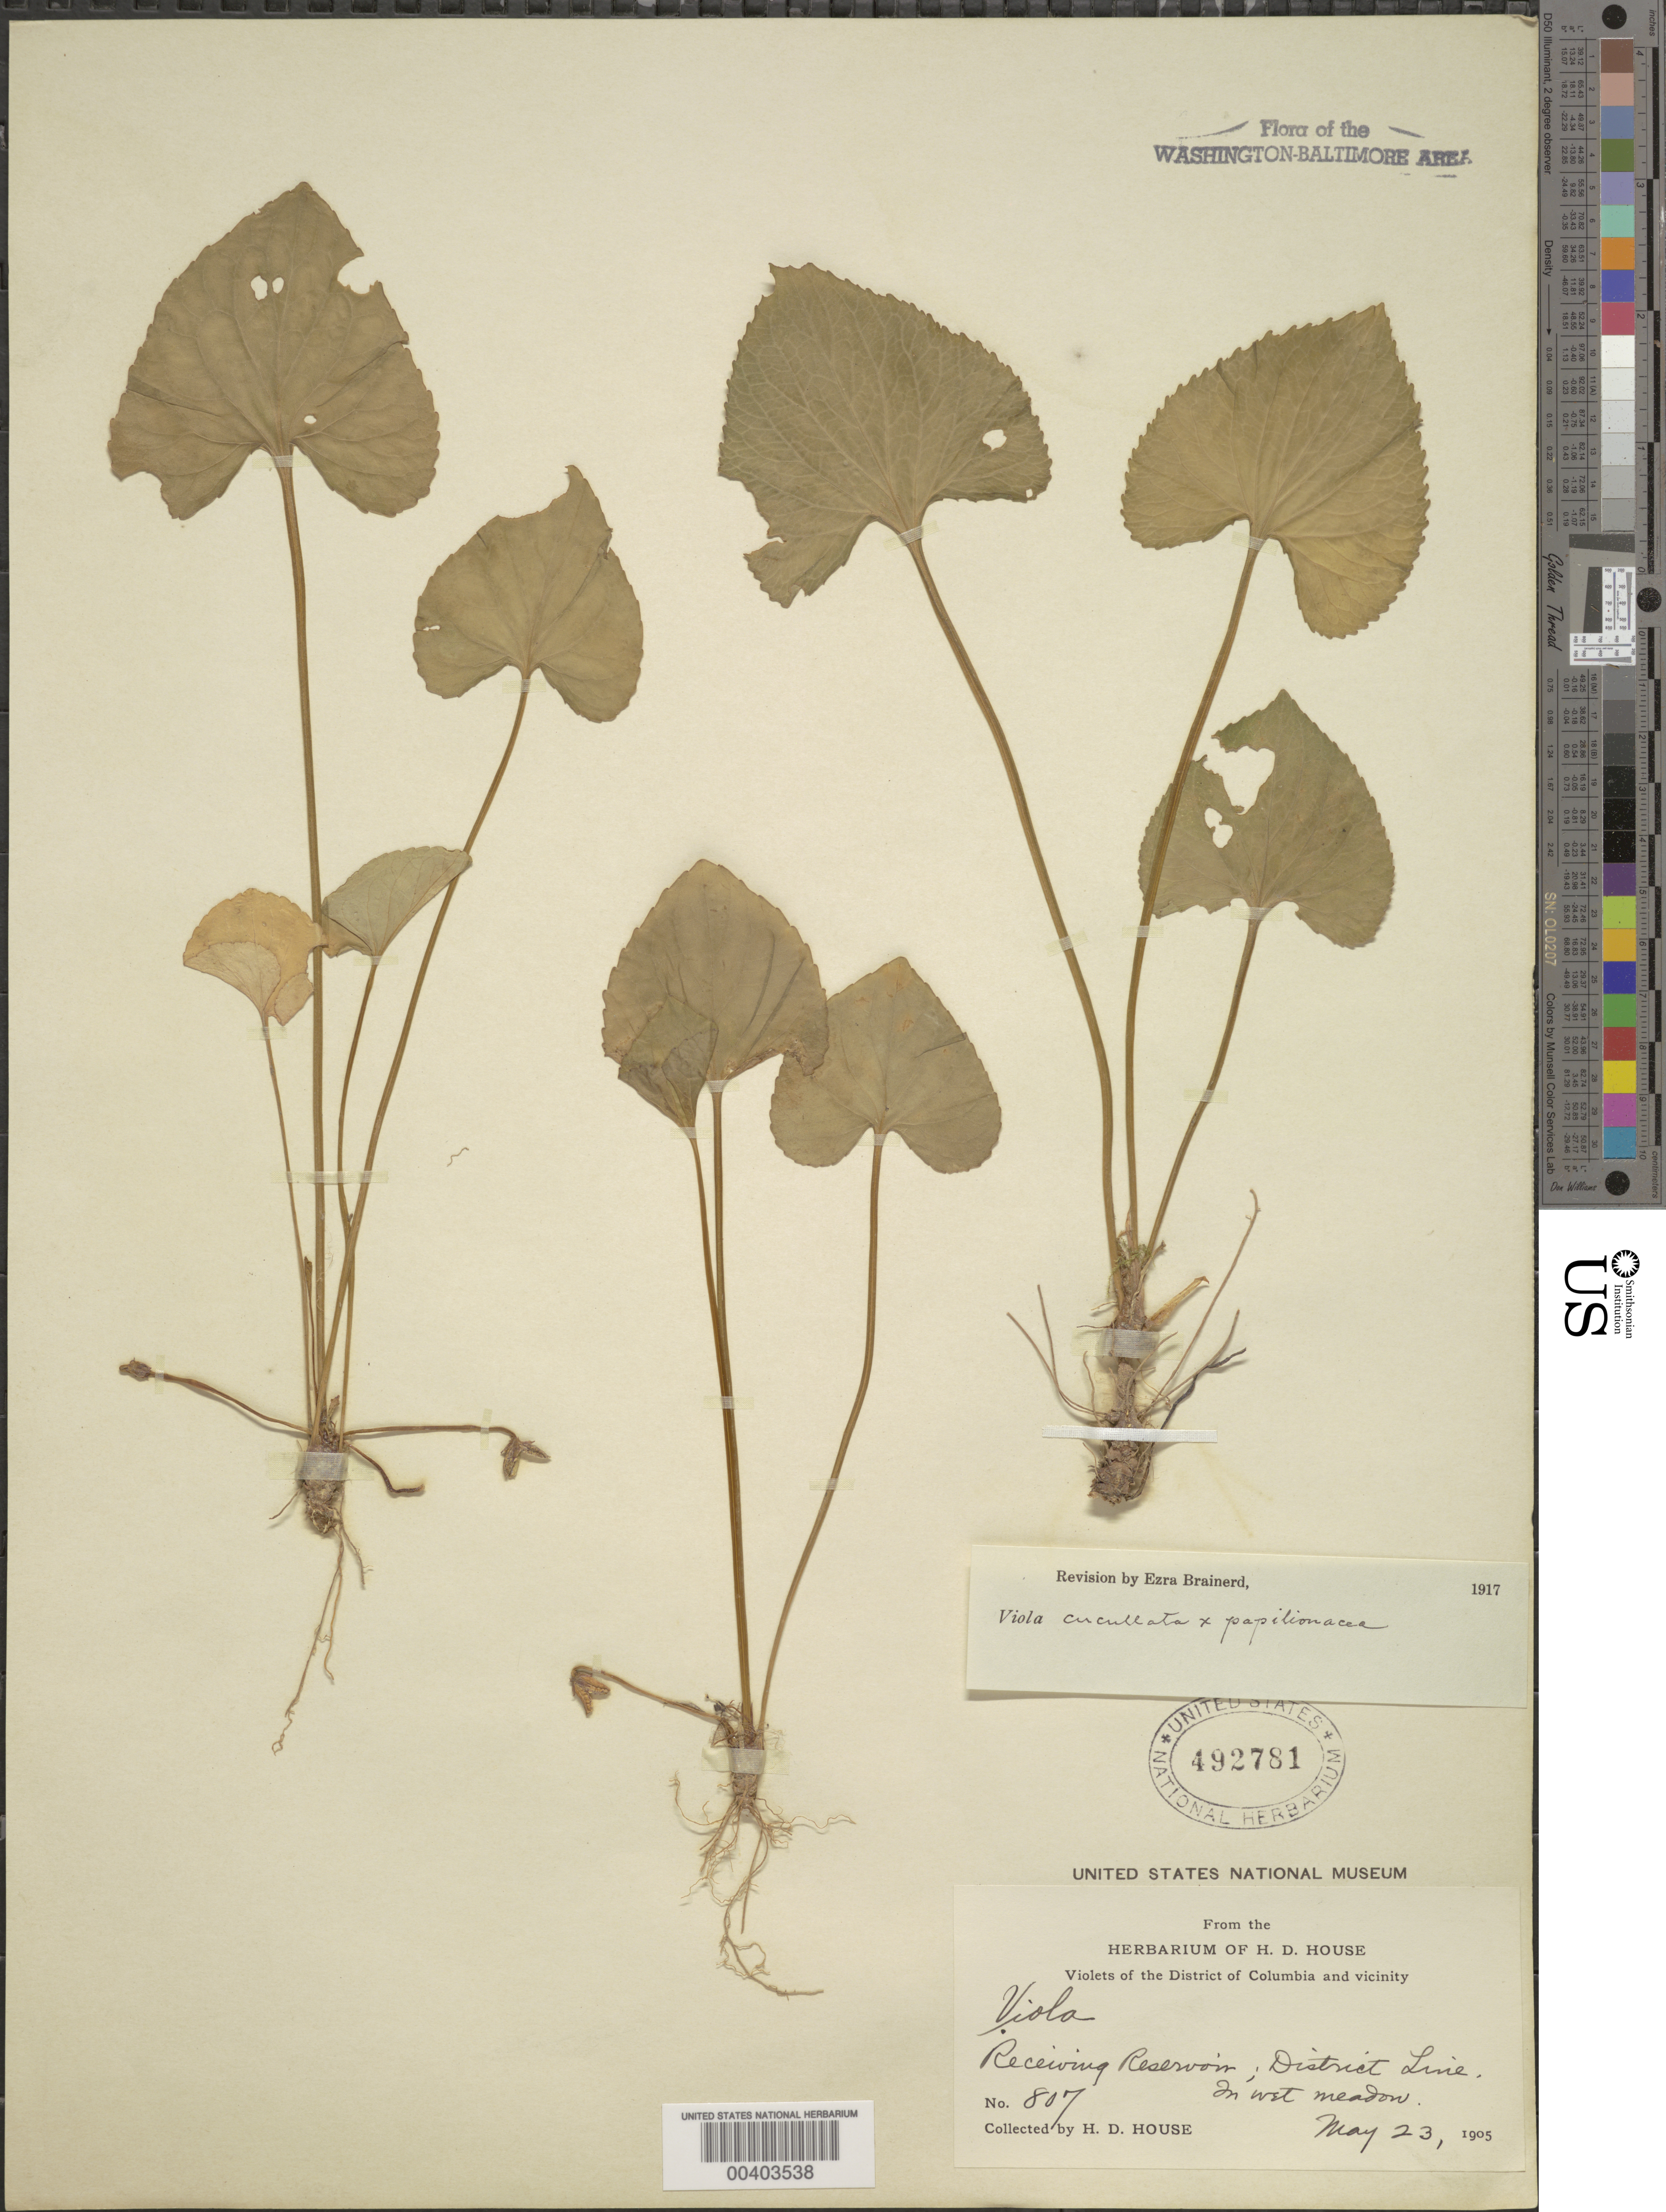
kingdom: Plantae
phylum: Tracheophyta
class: Magnoliopsida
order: Malpighiales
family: Violaceae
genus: Viola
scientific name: Viola cucullata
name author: Aiton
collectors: H. D. House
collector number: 807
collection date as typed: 23 May 1905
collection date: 1905-05-23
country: United States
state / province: District of Columbia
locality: Receving Reservoir, District Line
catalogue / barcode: US 492781